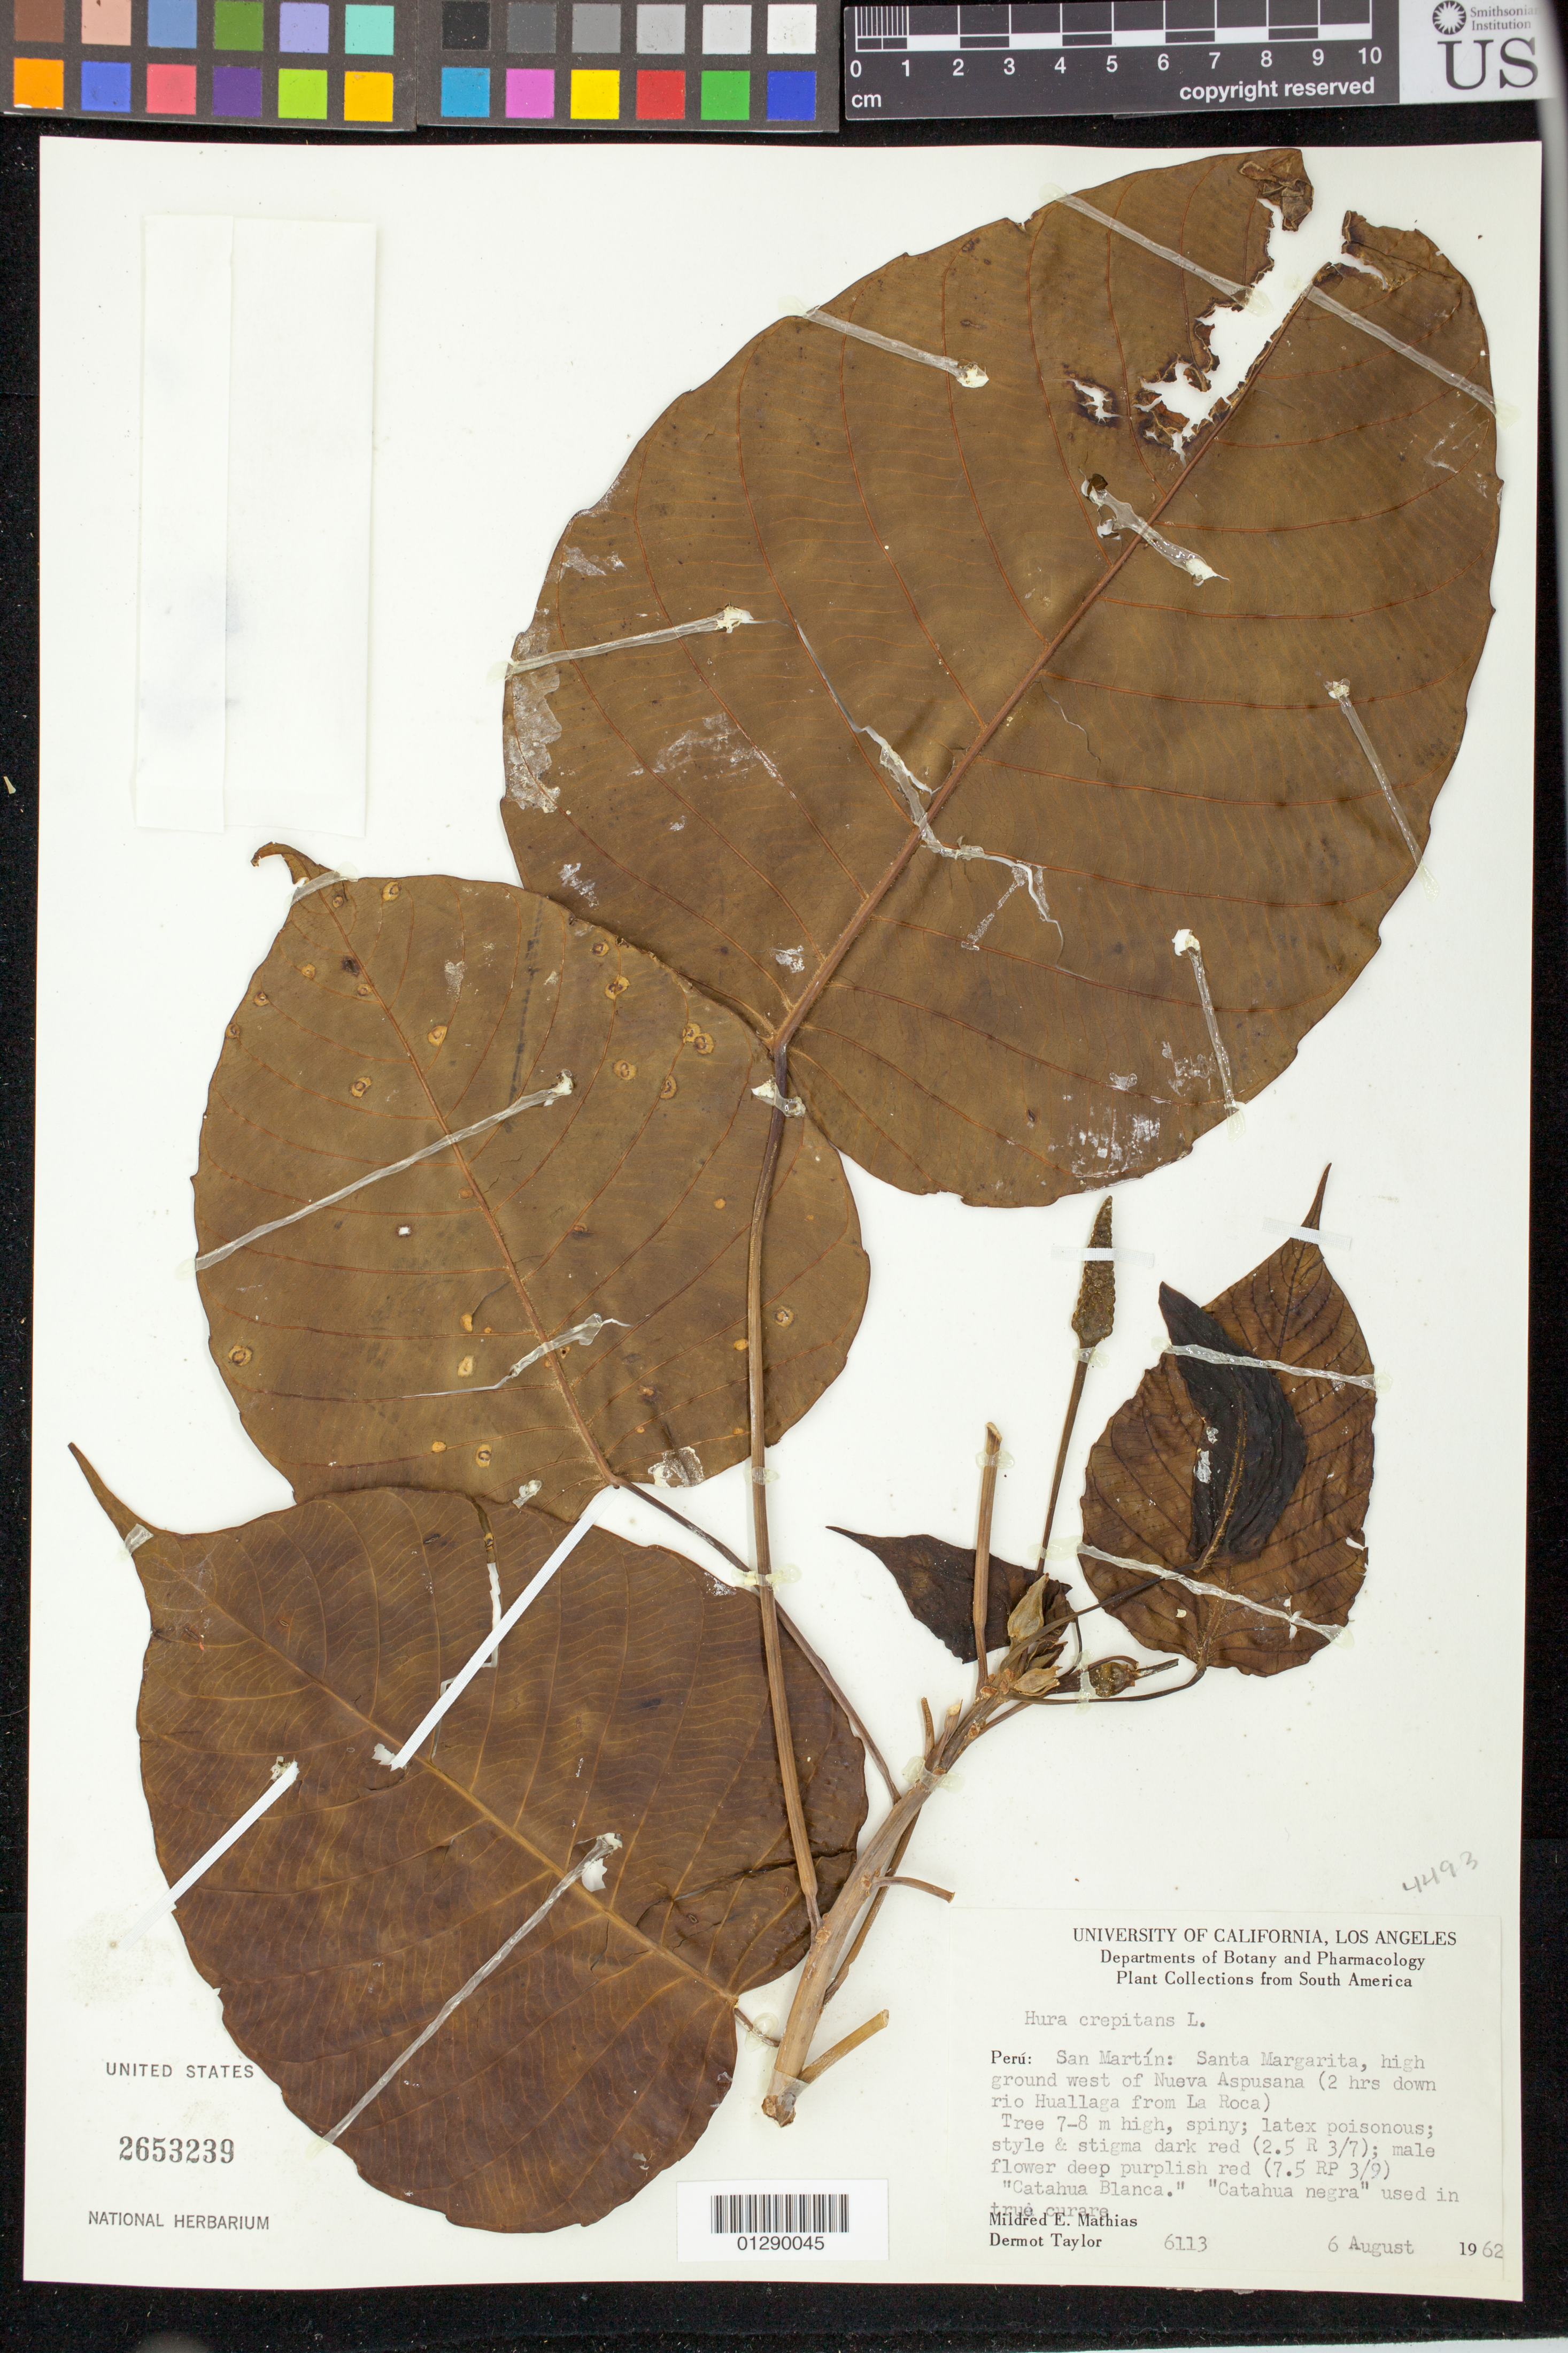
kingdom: Plantae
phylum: Tracheophyta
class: Magnoliopsida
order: Malpighiales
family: Euphorbiaceae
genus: Hura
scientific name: Hura crepitans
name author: L.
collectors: M. E. Mathias & D. Taylor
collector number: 6113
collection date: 1962-08-06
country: Peru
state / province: San Martín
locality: Santa Margarita, high ground west of Nueva Aspusana (2hrs down rio Huallaga from La Roca)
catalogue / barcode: US 2653239